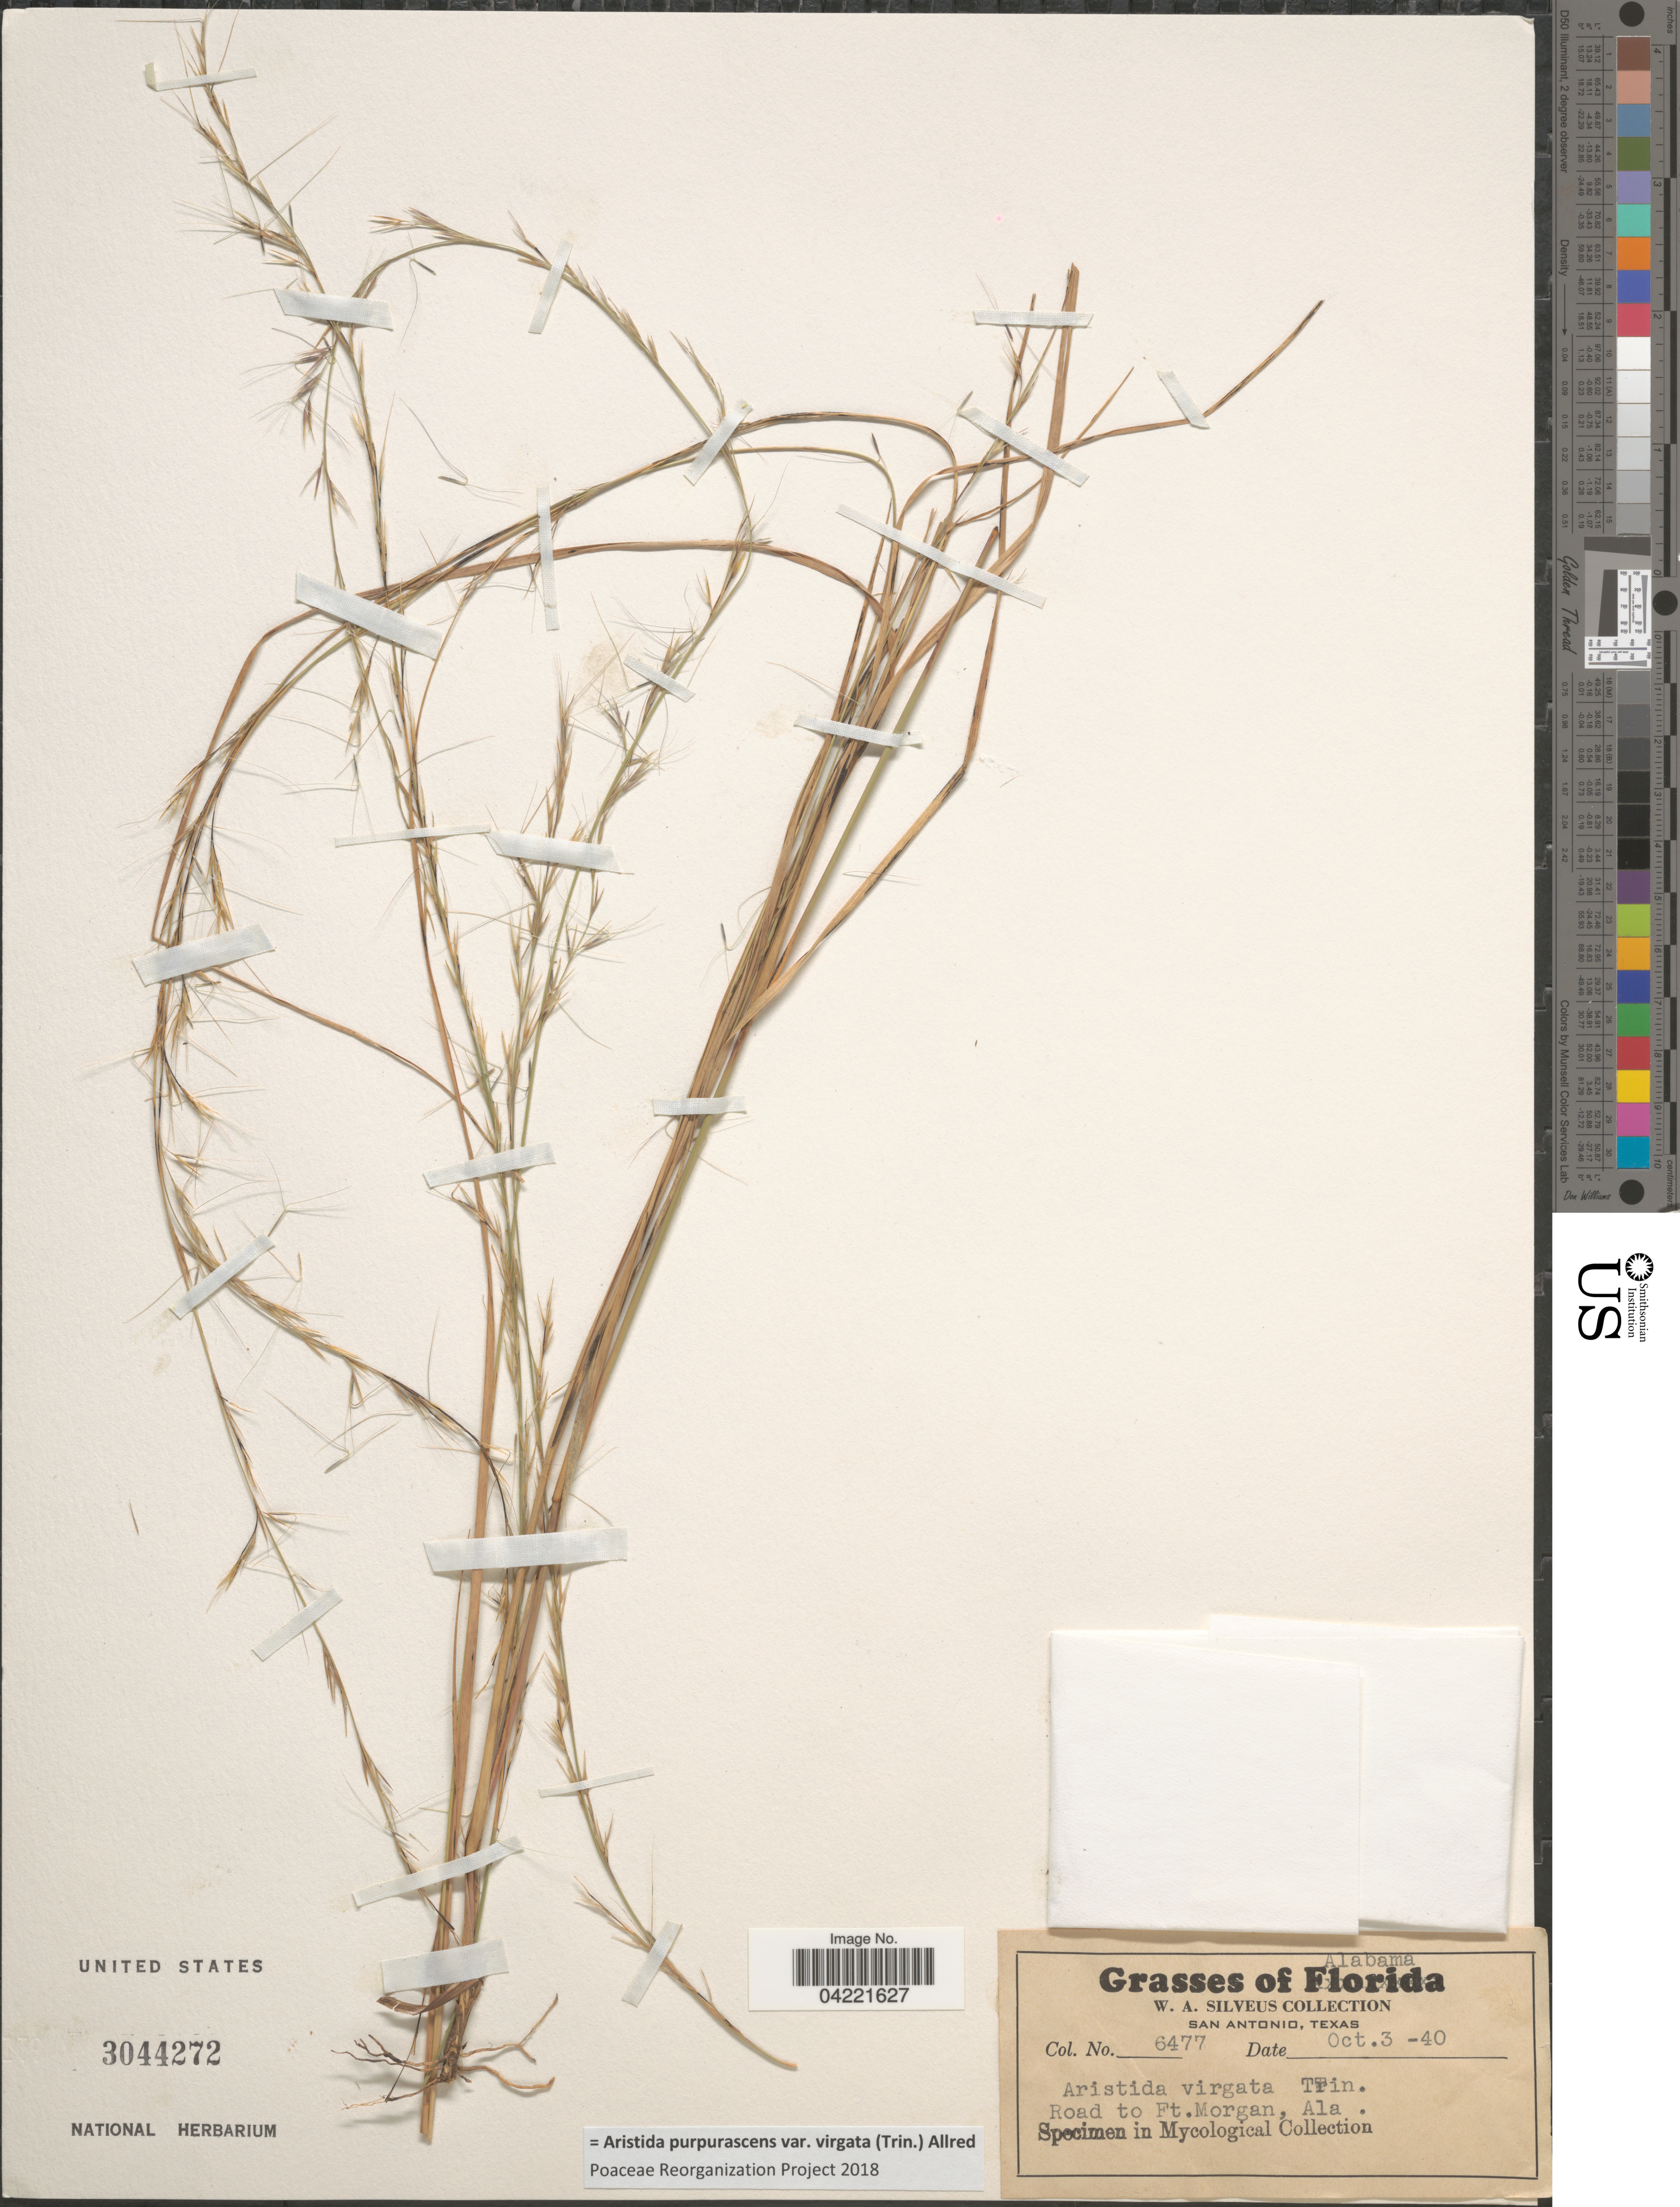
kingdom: Plantae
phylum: Tracheophyta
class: Liliopsida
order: Poales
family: Poaceae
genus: Aristida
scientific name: Aristida purpurascens var. virgata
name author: (Trin.) Allred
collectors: W. Silveus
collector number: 6477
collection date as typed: Transcribed d/m/y: 3/10/40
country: United States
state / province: Alabama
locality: Road to Ft. Morgan.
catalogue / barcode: US 3044272